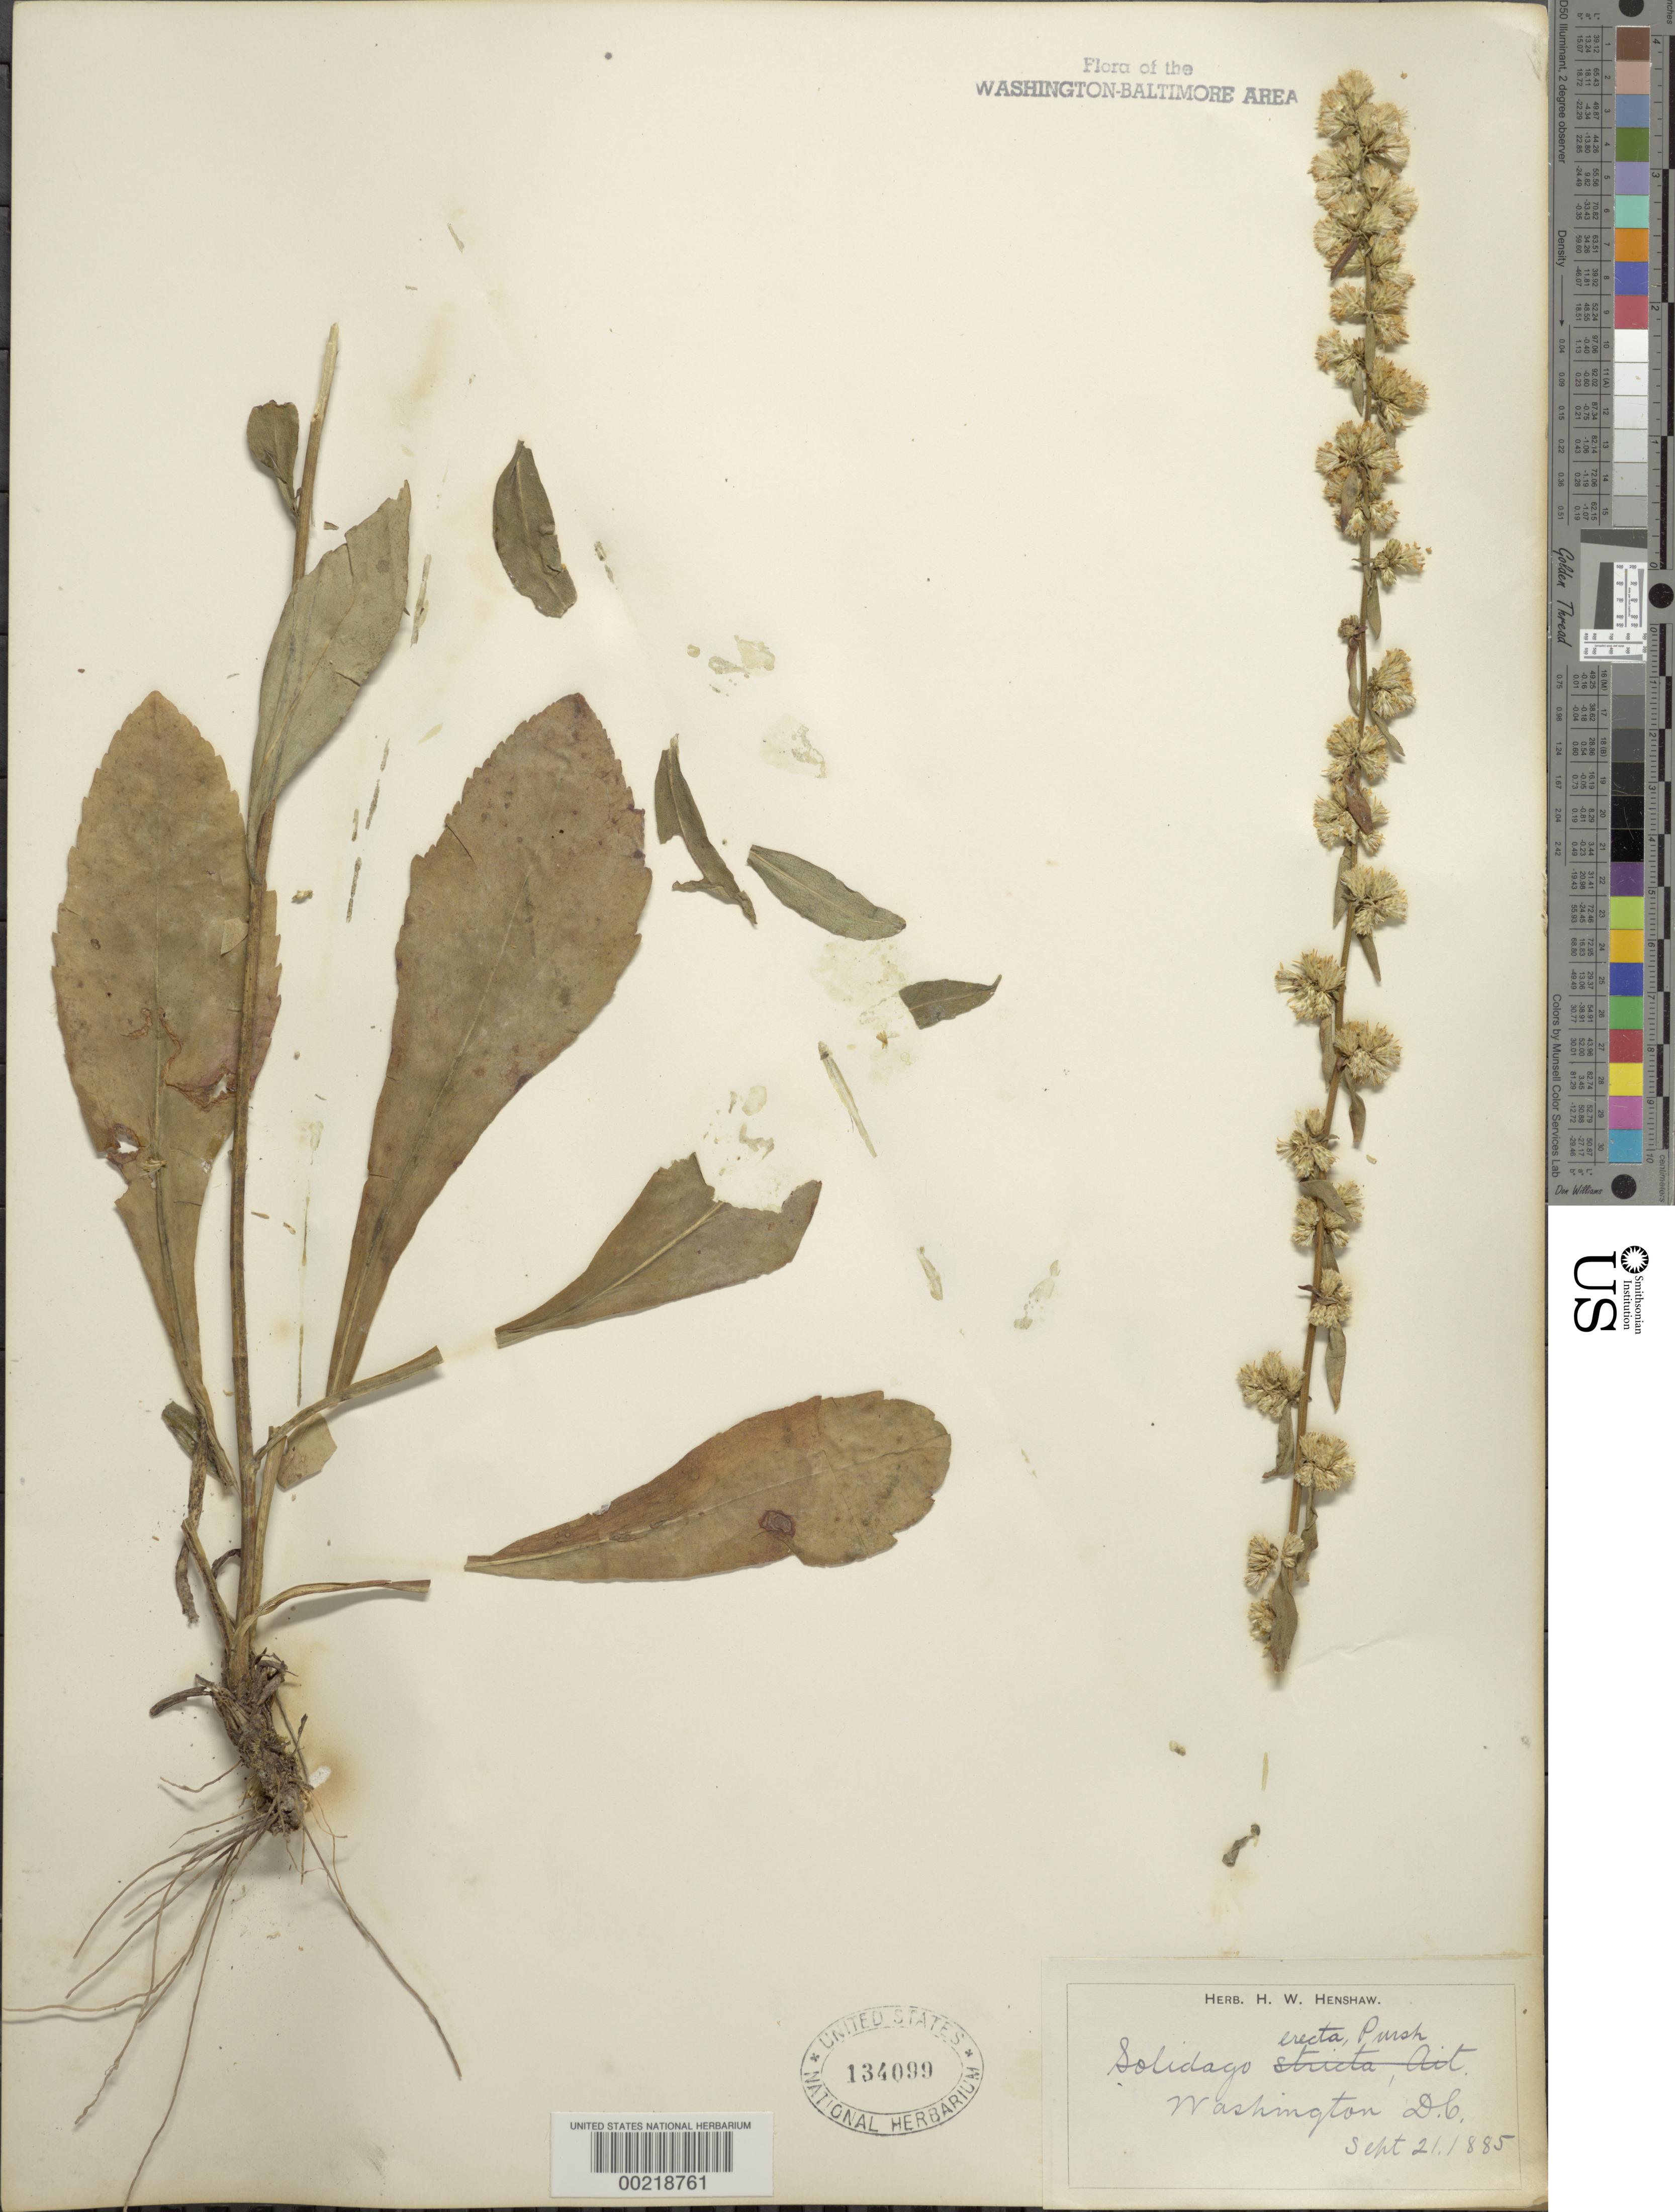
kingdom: Plantae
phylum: Tracheophyta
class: Magnoliopsida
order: Asterales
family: Asteraceae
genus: Solidago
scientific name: Solidago erecta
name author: Pursh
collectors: H. Henshaw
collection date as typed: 21 Sep 1885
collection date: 1885-09-21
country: United States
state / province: District of Columbia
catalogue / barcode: US 134099